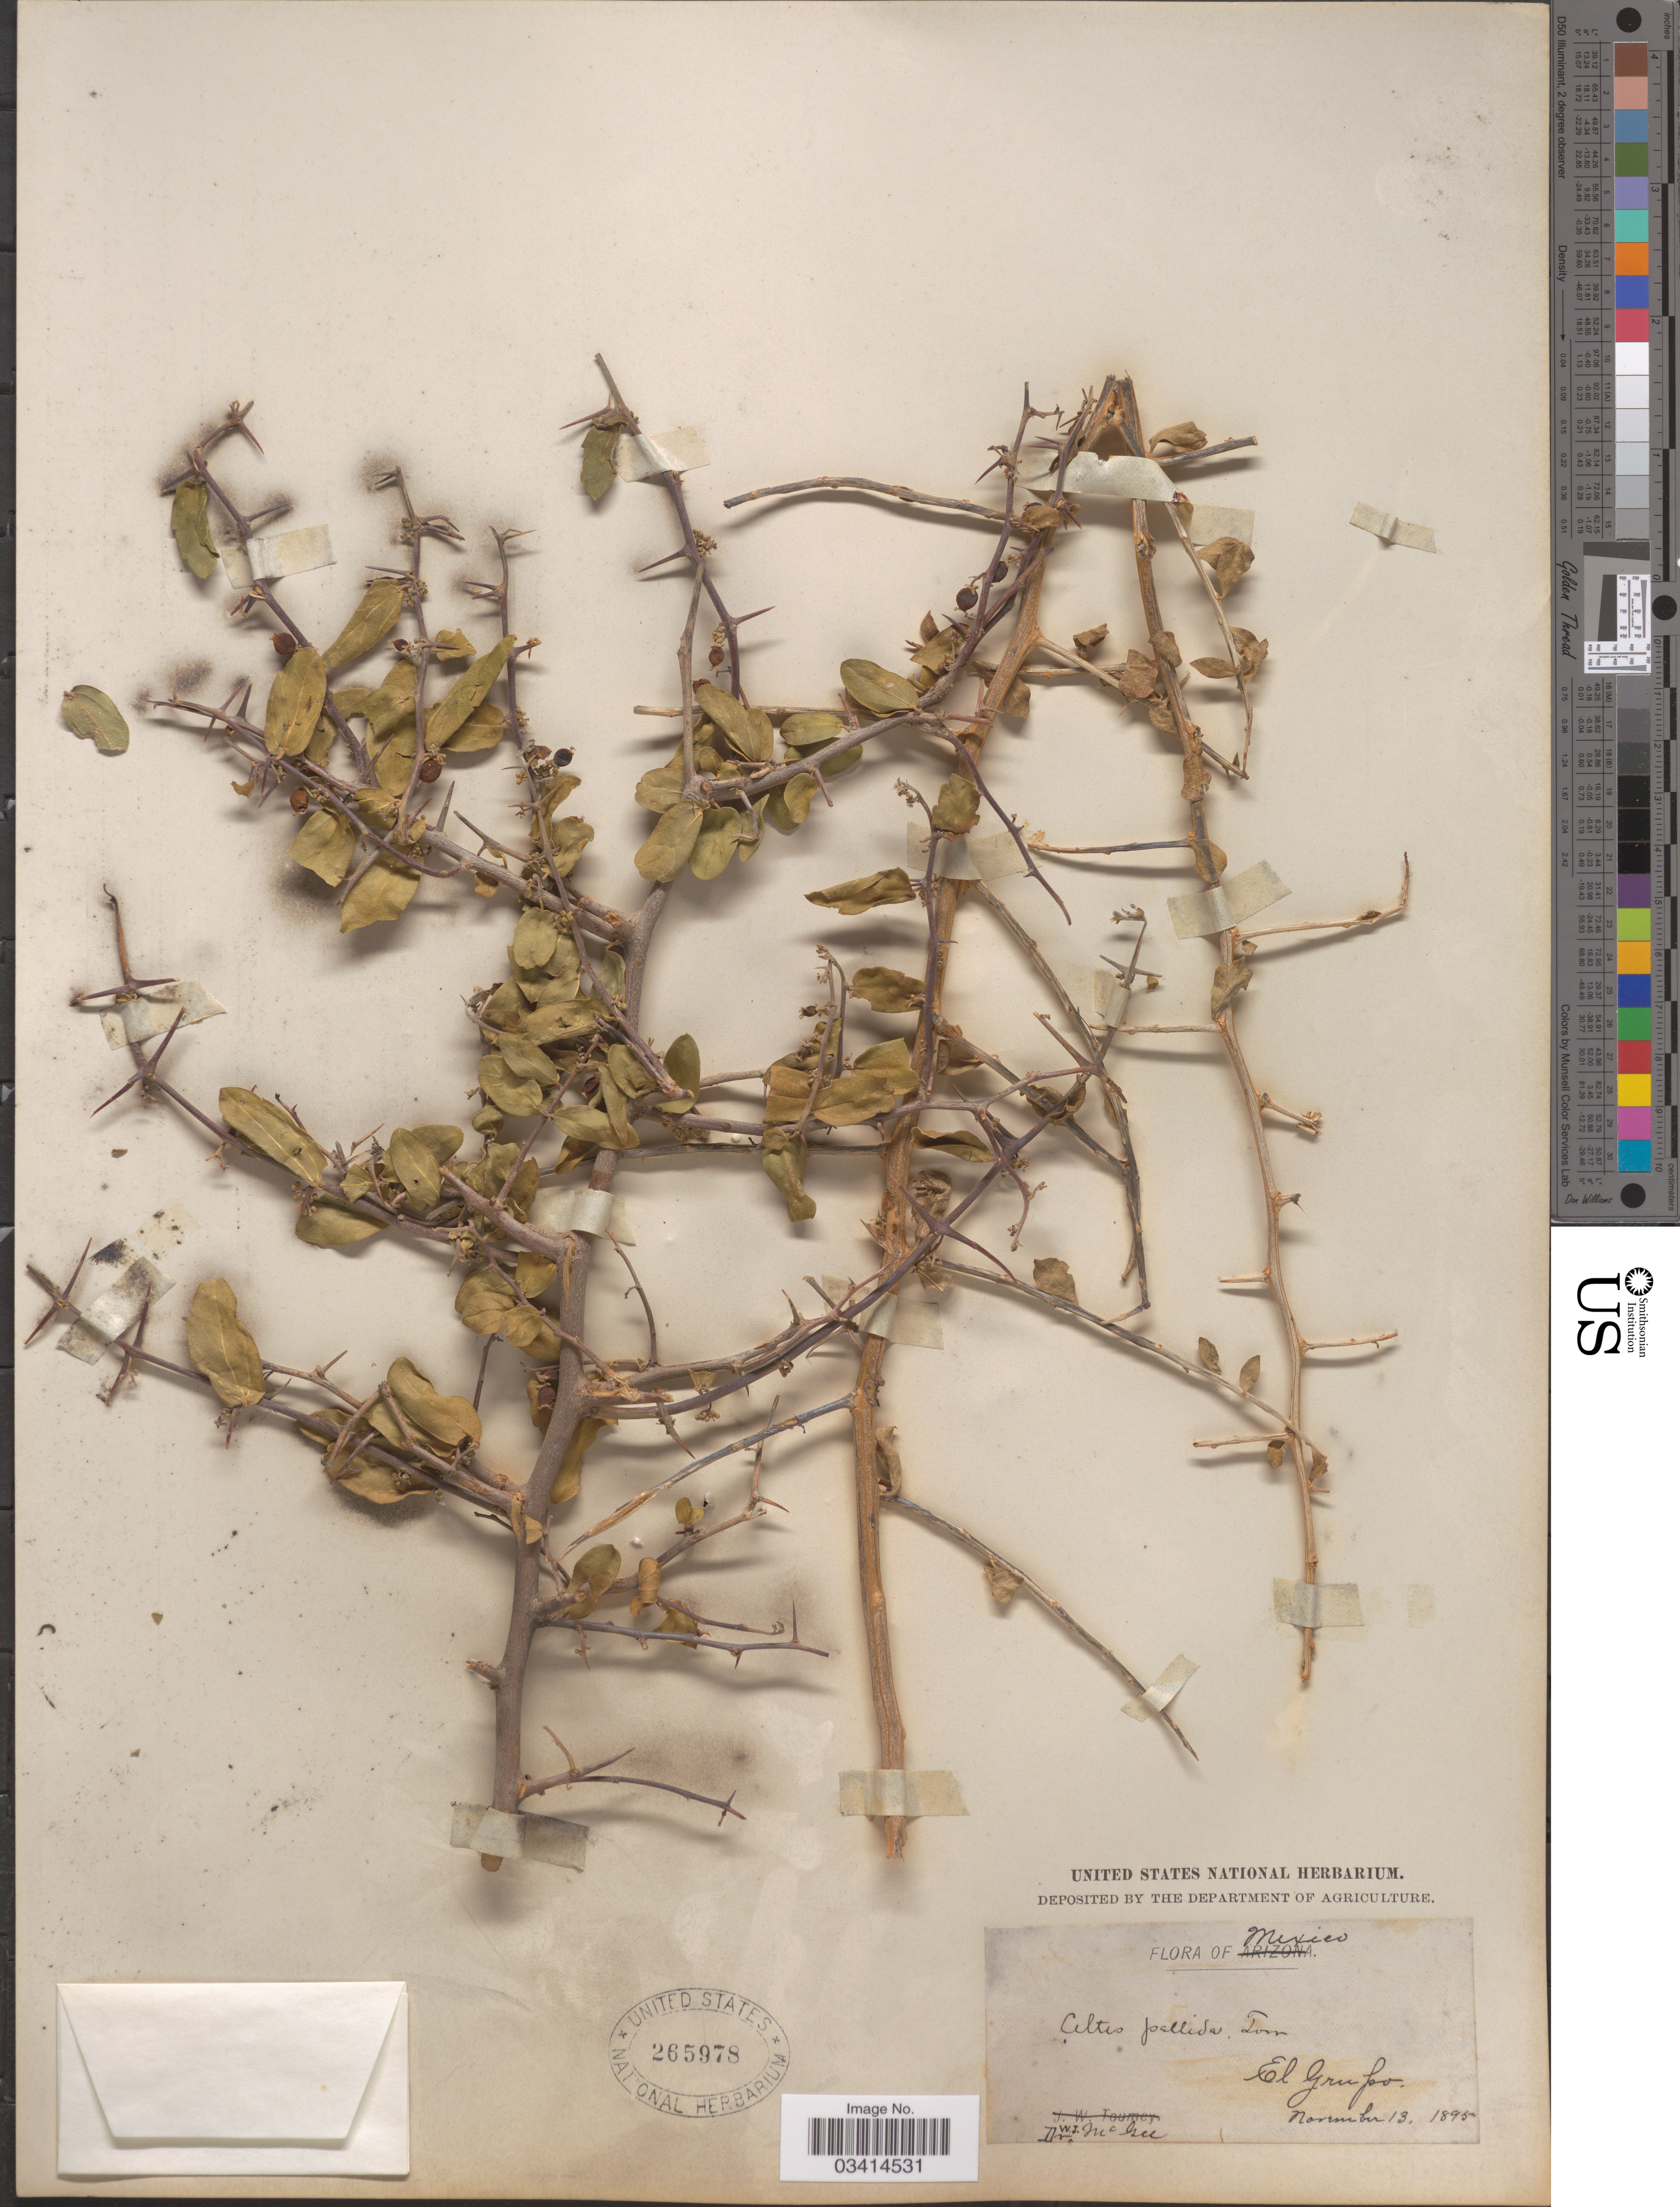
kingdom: Plantae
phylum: Tracheophyta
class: Magnoliopsida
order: Rosales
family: Cannabaceae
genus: Celtis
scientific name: Celtis pallida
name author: Torr. in Emory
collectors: W. Mcgee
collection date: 1895-11-13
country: Mexico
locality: El Grupo.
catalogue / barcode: US 265978